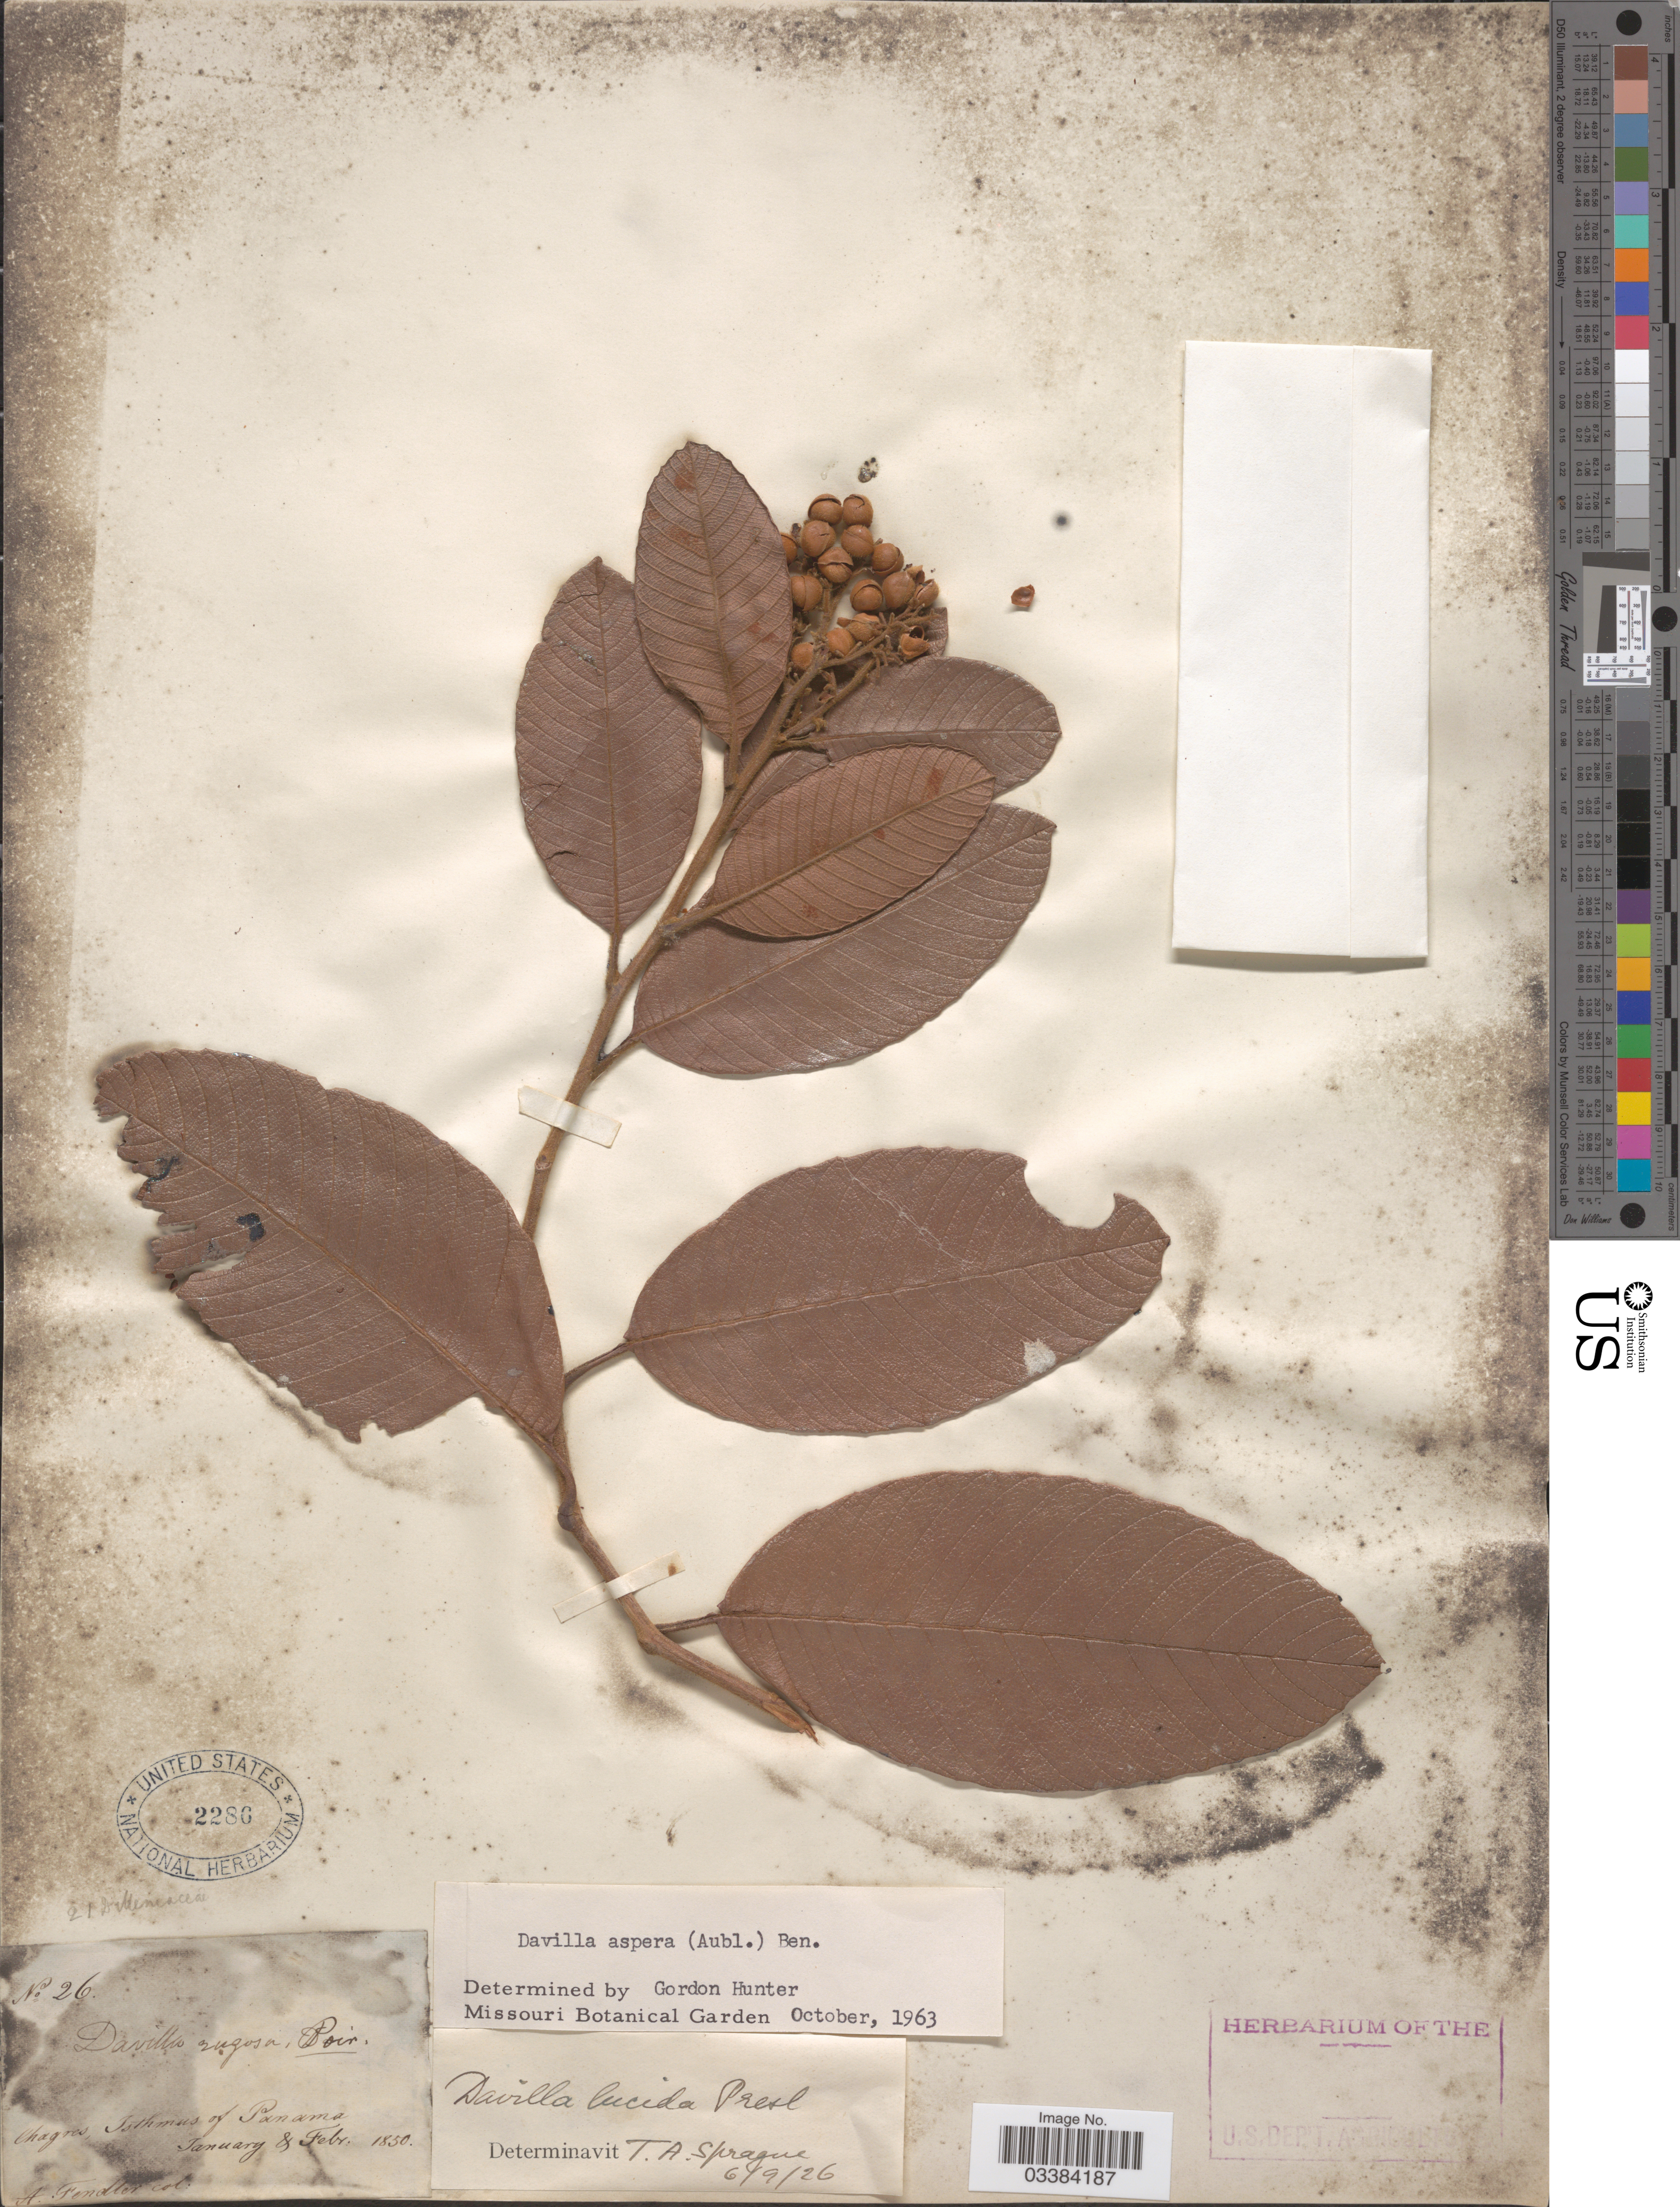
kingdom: Plantae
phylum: Tracheophyta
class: Magnoliopsida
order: Dilleniales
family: Dilleniaceae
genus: Davilla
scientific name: Davilla kunthii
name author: A. St.-Hil.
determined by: Strong, Mark T., (BOT), Smithsonian Institution - National Museum of Natural History (UNITED STATES)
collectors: A. Fendler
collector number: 26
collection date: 1850-01/1850-02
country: Panama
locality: Chagres, Isthmus of Panama.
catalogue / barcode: US 2286